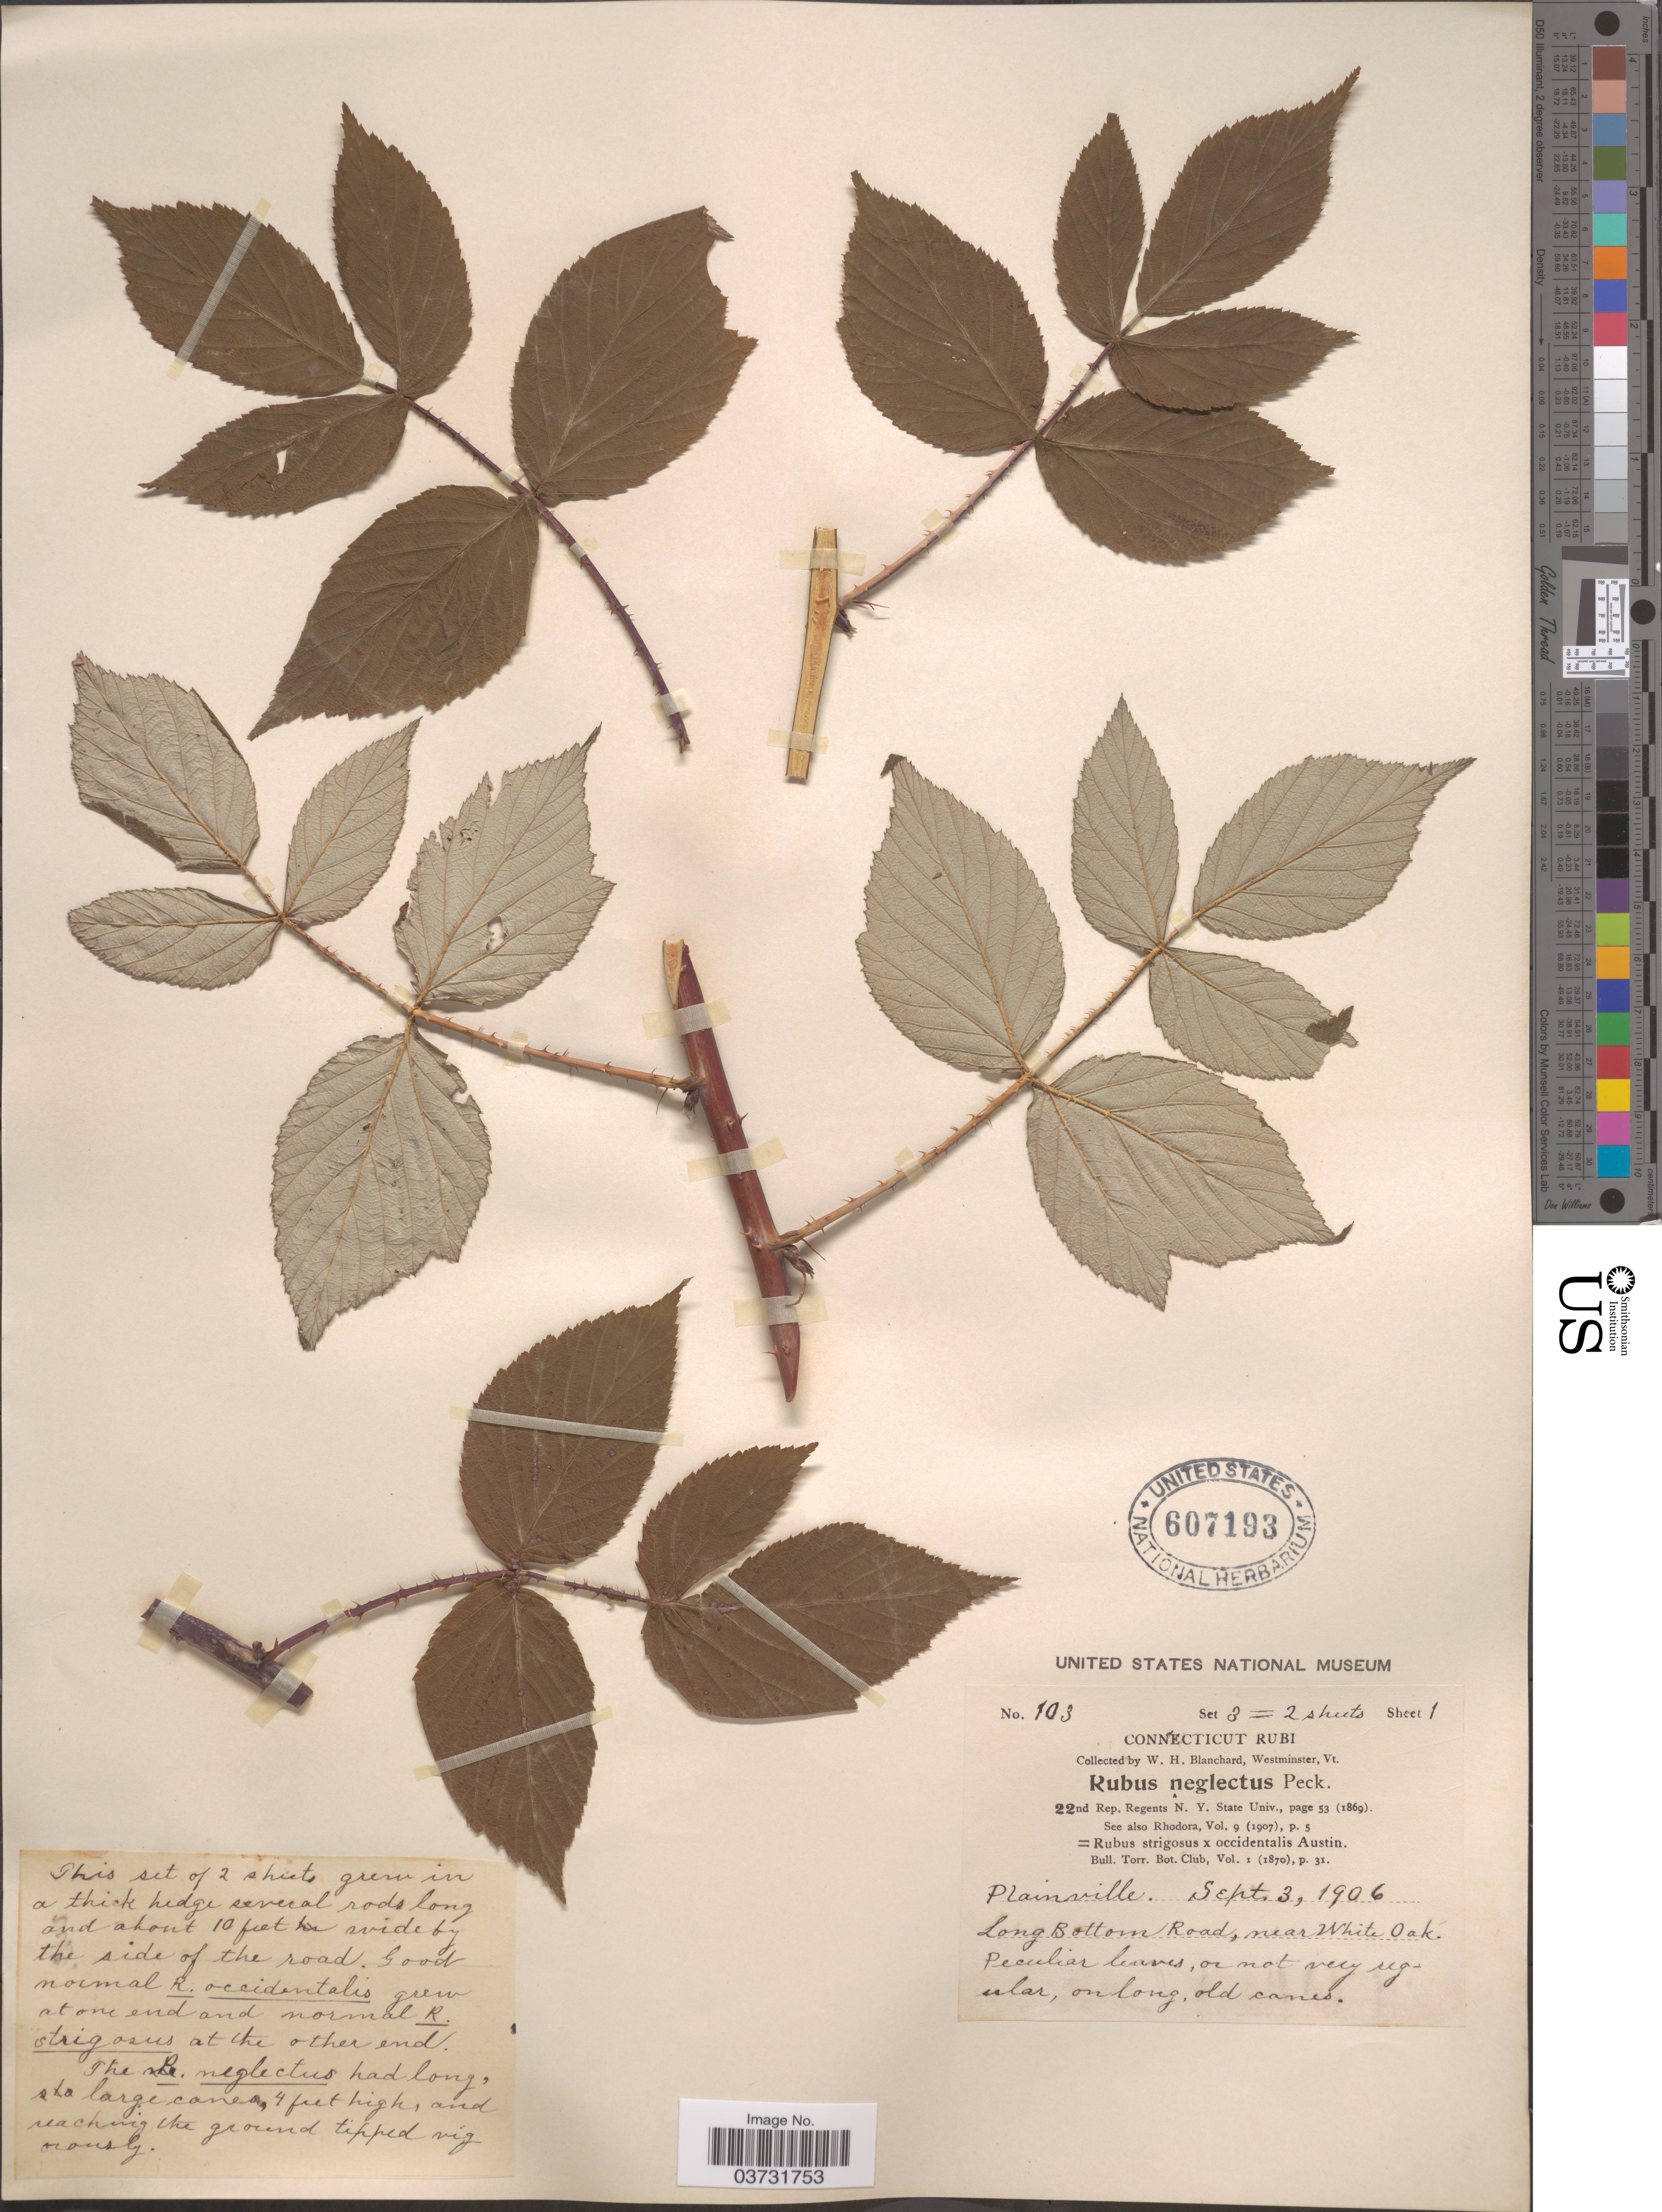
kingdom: Plantae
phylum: Tracheophyta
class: Magnoliopsida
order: Rosales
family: Rosaceae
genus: Rubus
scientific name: Rubus x neglectus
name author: Peck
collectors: W. H. Blanchard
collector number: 103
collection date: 1906-09-03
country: United States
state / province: Connecticut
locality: Plainville. Long Bottom Road, near White Oak.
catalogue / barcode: US 607193